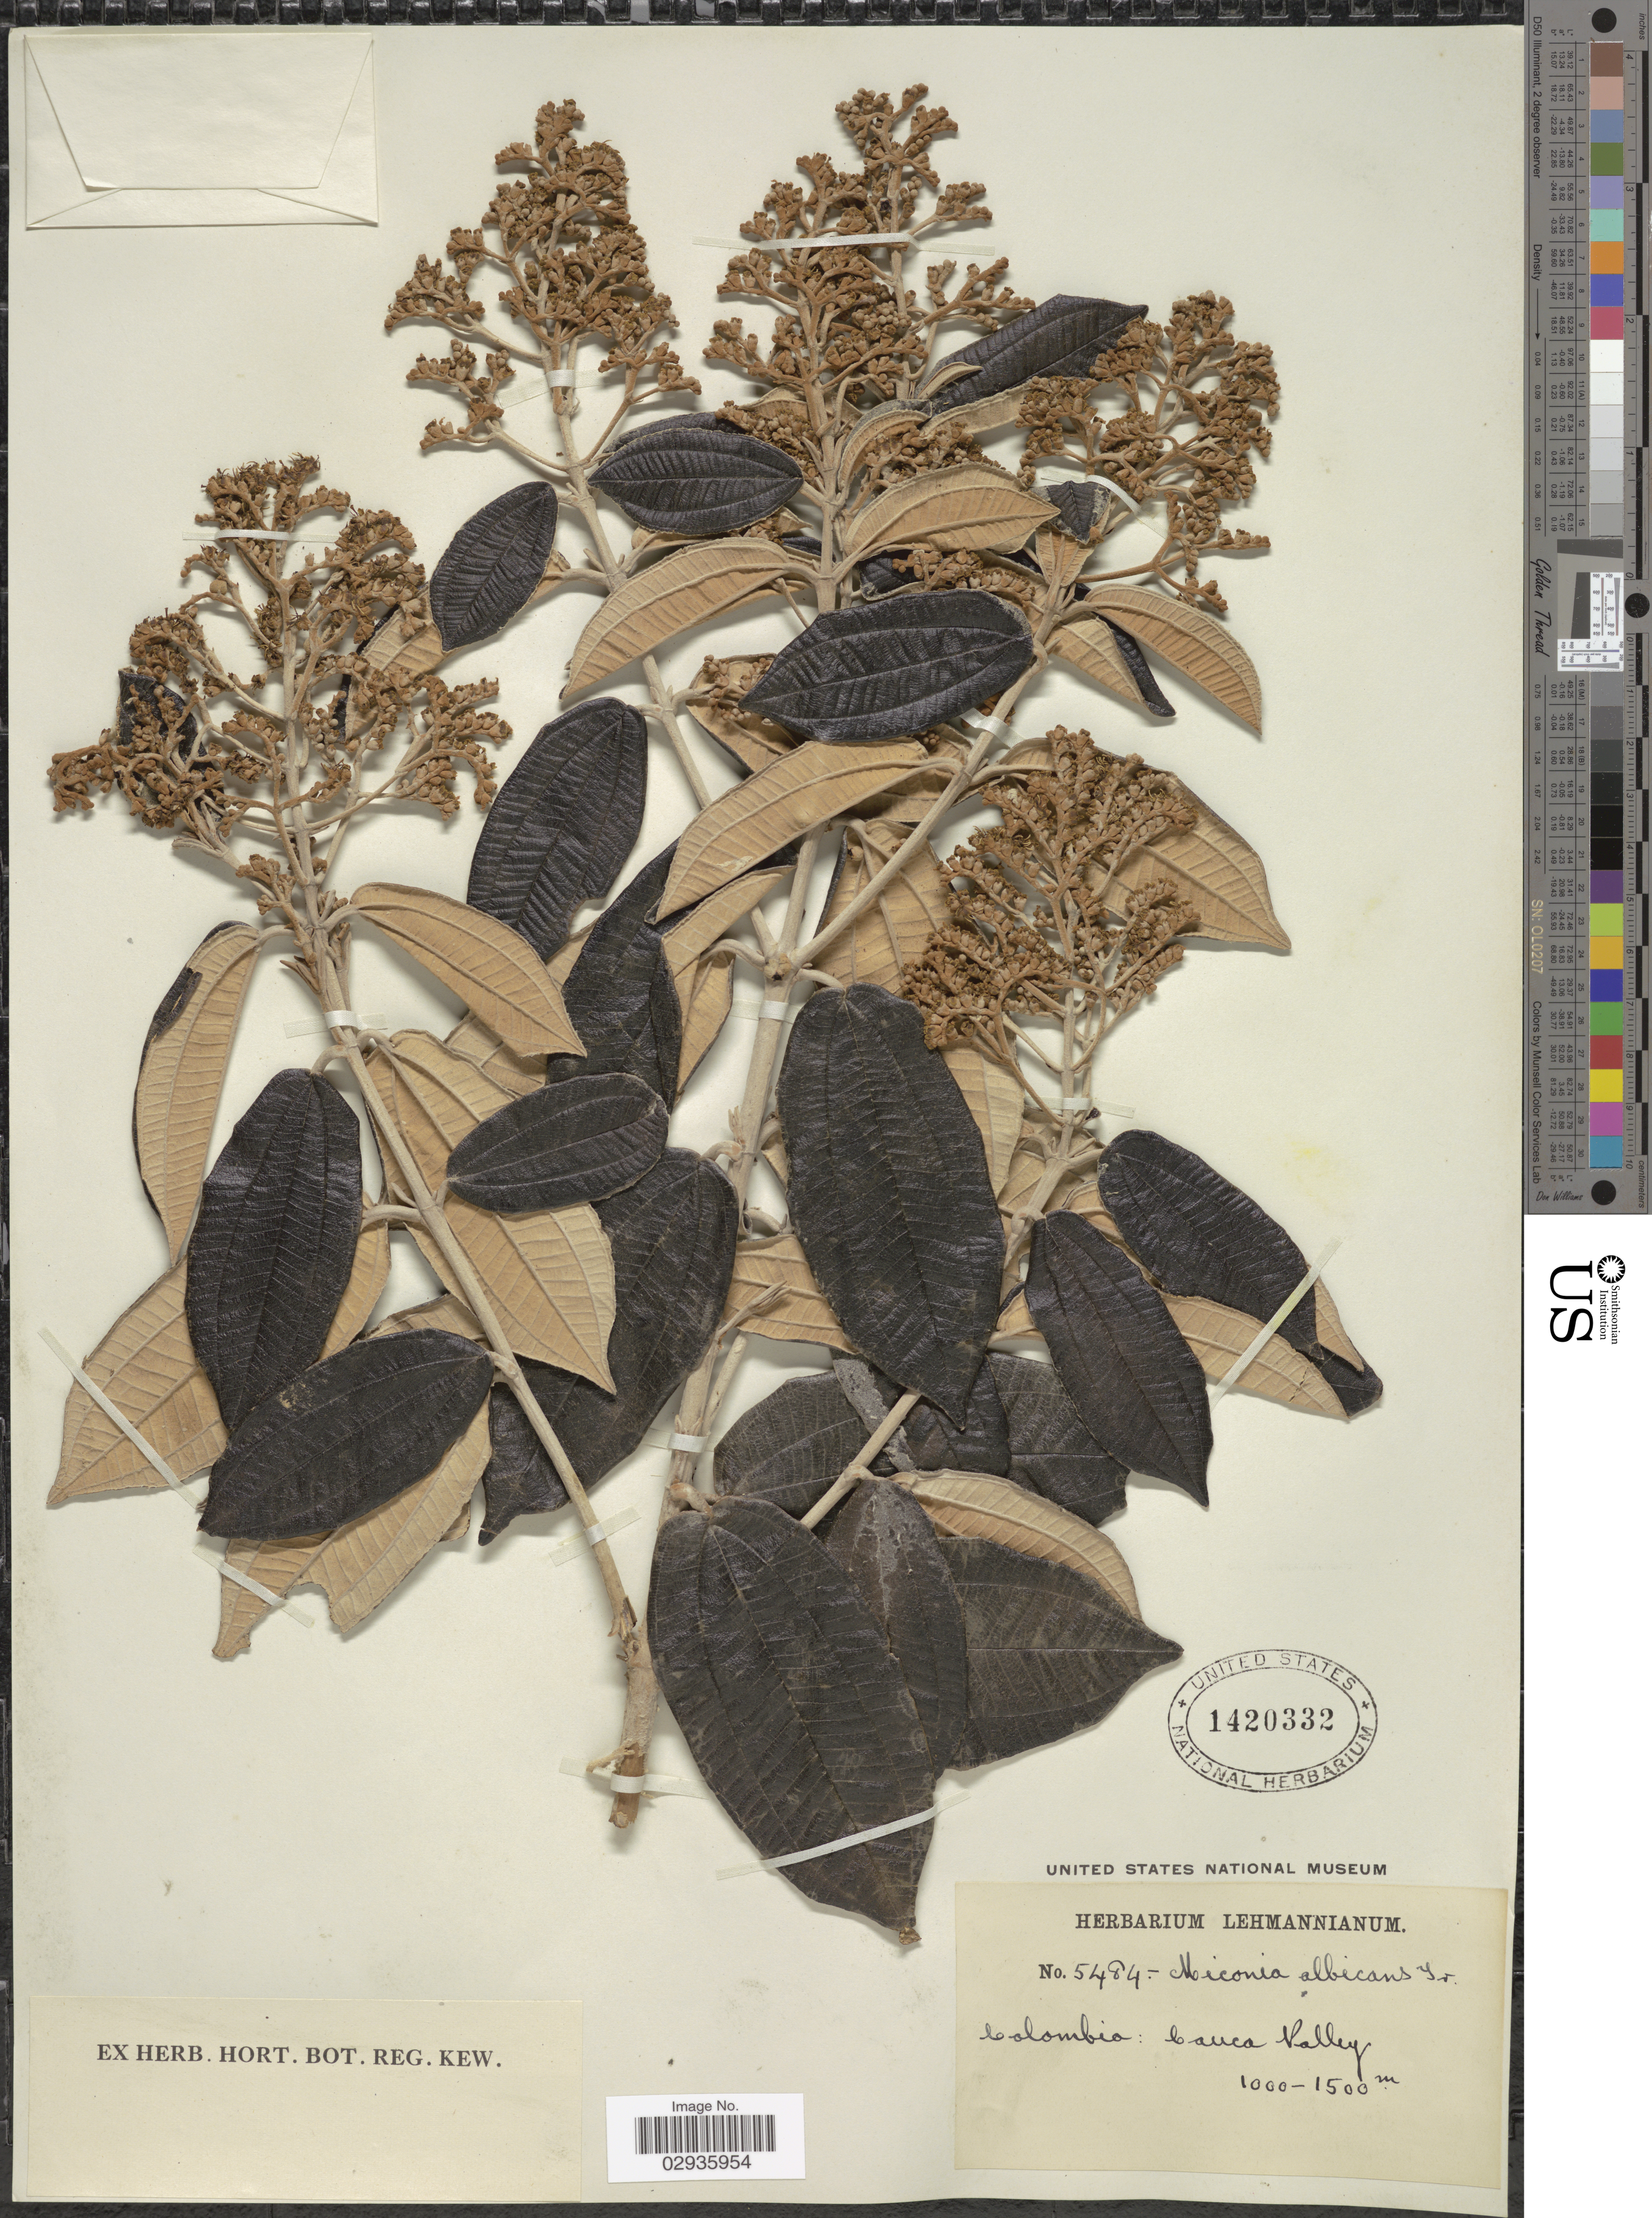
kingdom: Plantae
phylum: Tracheophyta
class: Magnoliopsida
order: Myrtales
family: Melastomataceae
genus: Miconia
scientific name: Miconia albicans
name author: (Sw.) Steud.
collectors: ex herb. Lehmannianum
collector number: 5484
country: Colombia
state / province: Cauca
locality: Cauca Valley.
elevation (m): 1000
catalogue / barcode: US 1420332